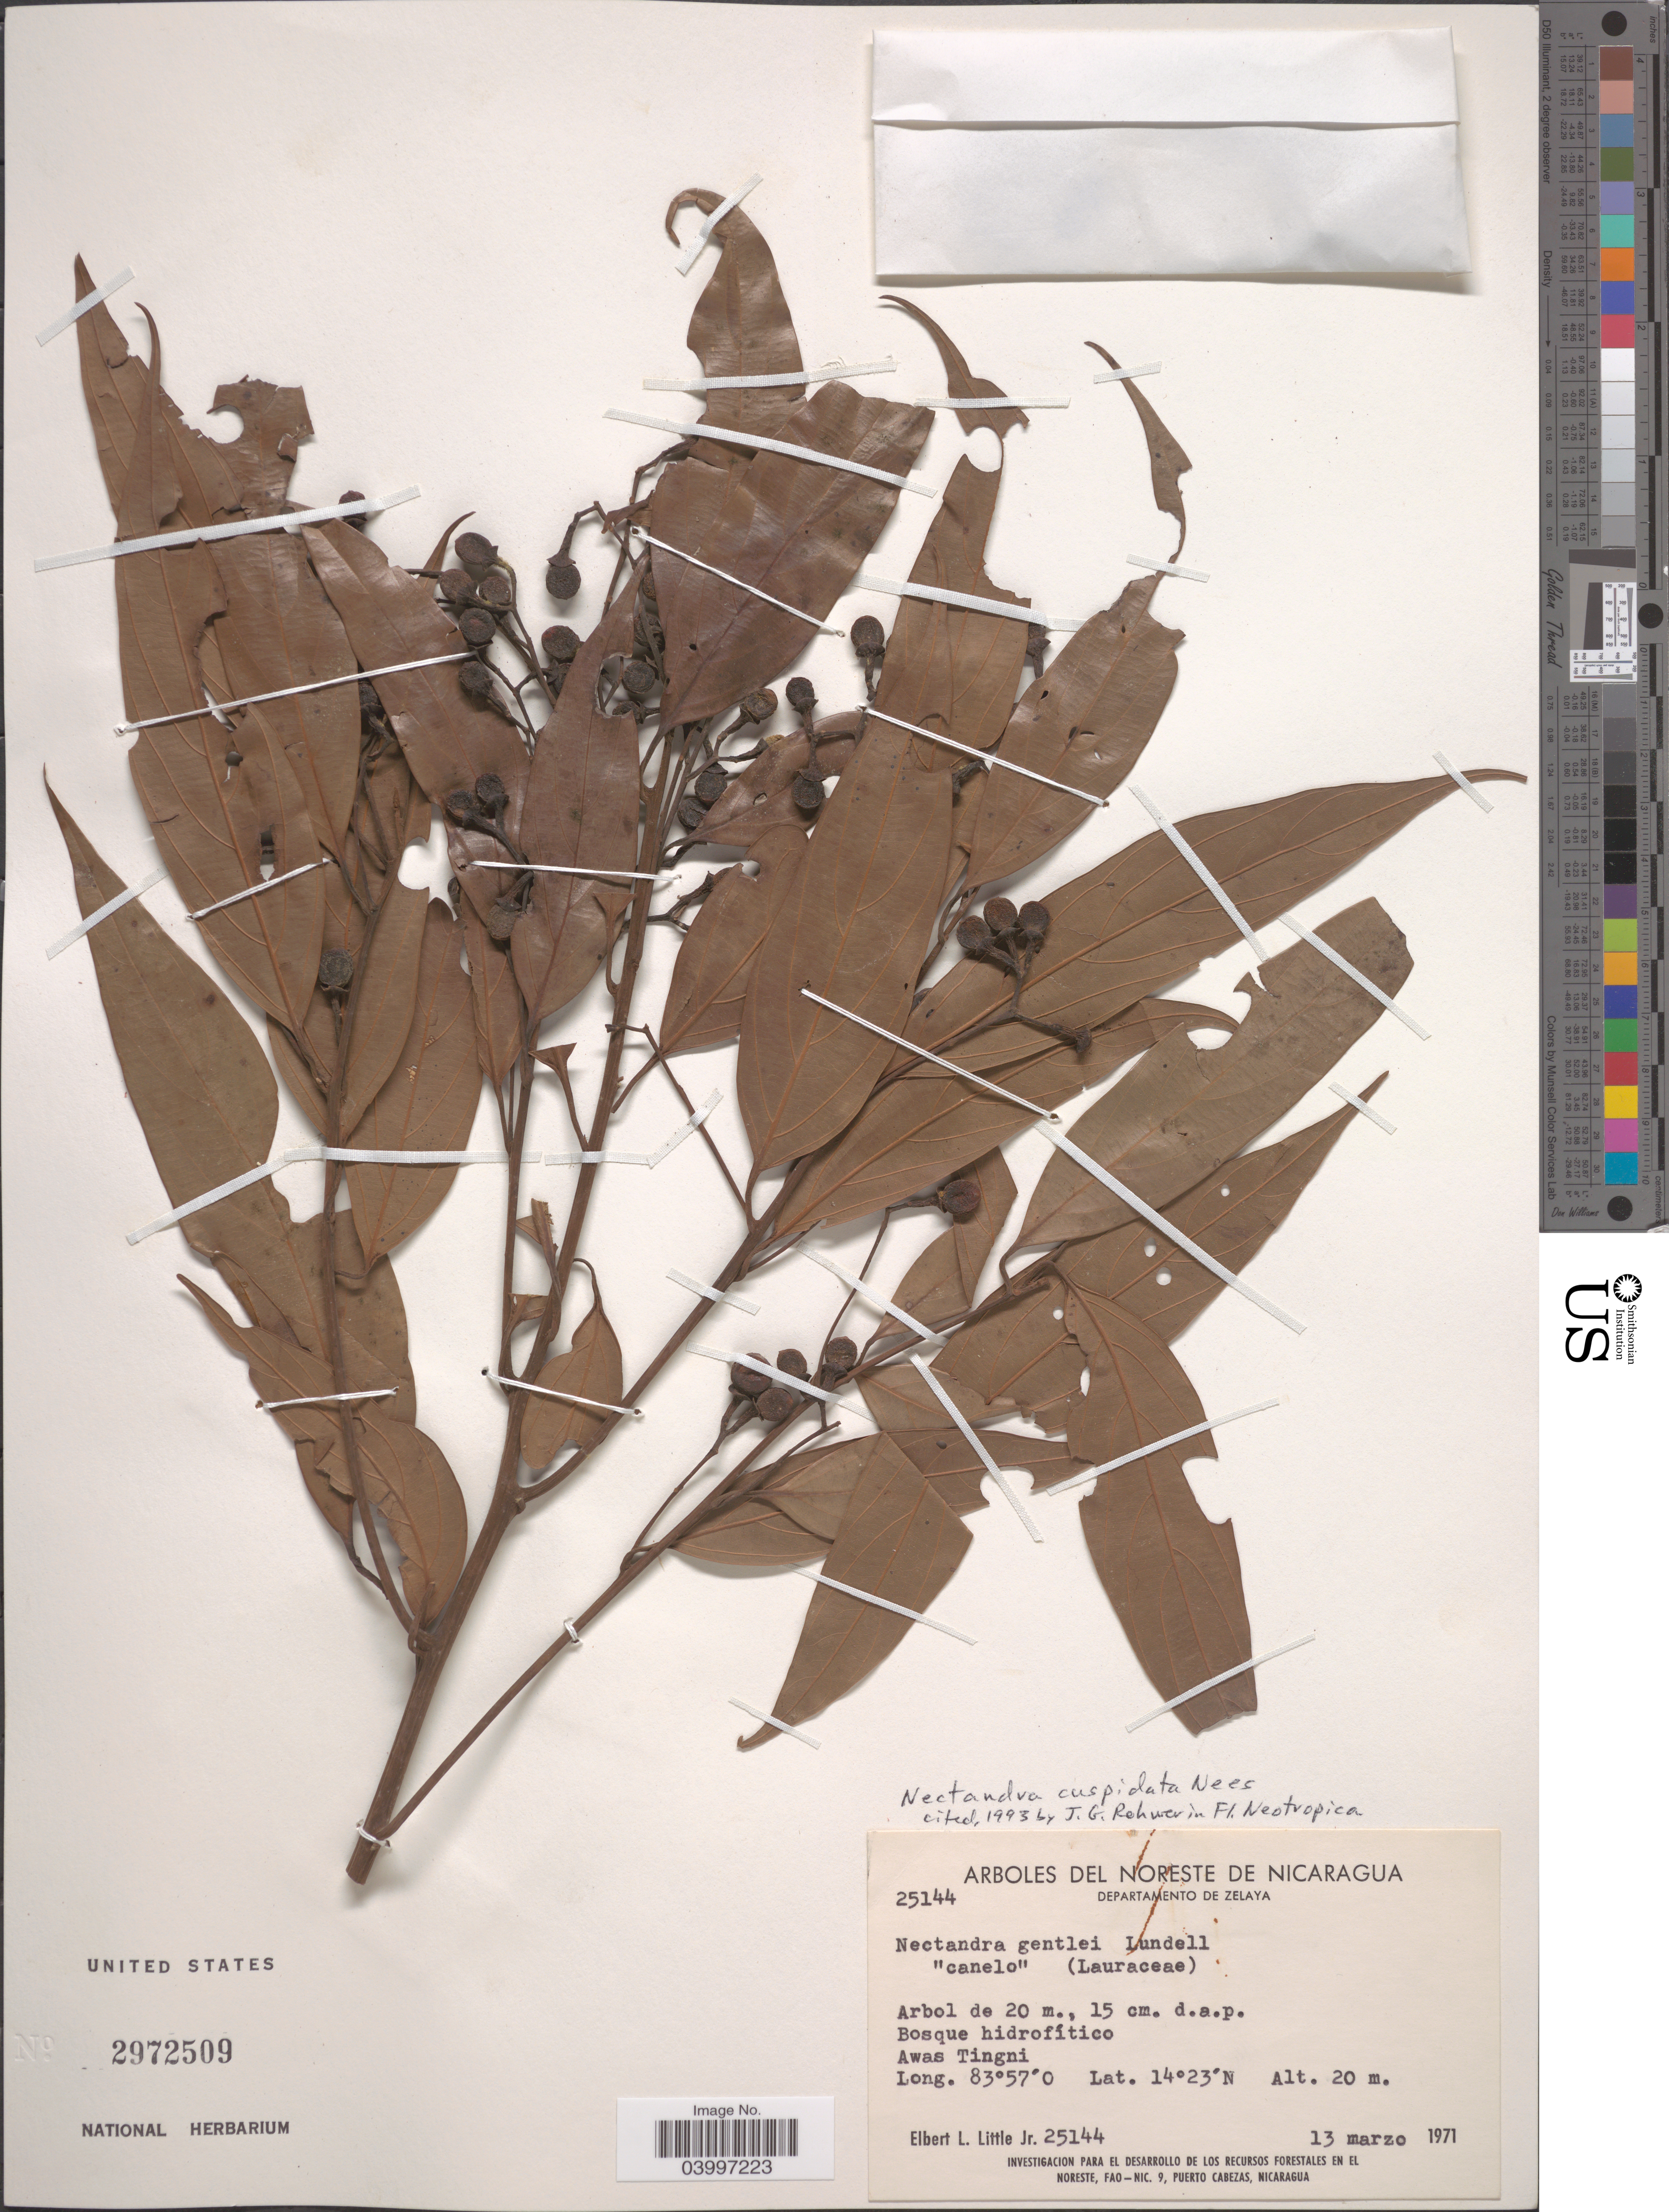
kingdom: Plantae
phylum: Tracheophyta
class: Magnoliopsida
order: Laurales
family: Lauraceae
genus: Nectandra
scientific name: Nectandra cuspidata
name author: Nees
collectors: E. L. Little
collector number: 25144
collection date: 1971-03-13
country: Nicaragua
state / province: Atlántico Norte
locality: Noreste de Nicaragua. Departamento del Zelaya. Awas Tingni.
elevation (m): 20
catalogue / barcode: US 2972509